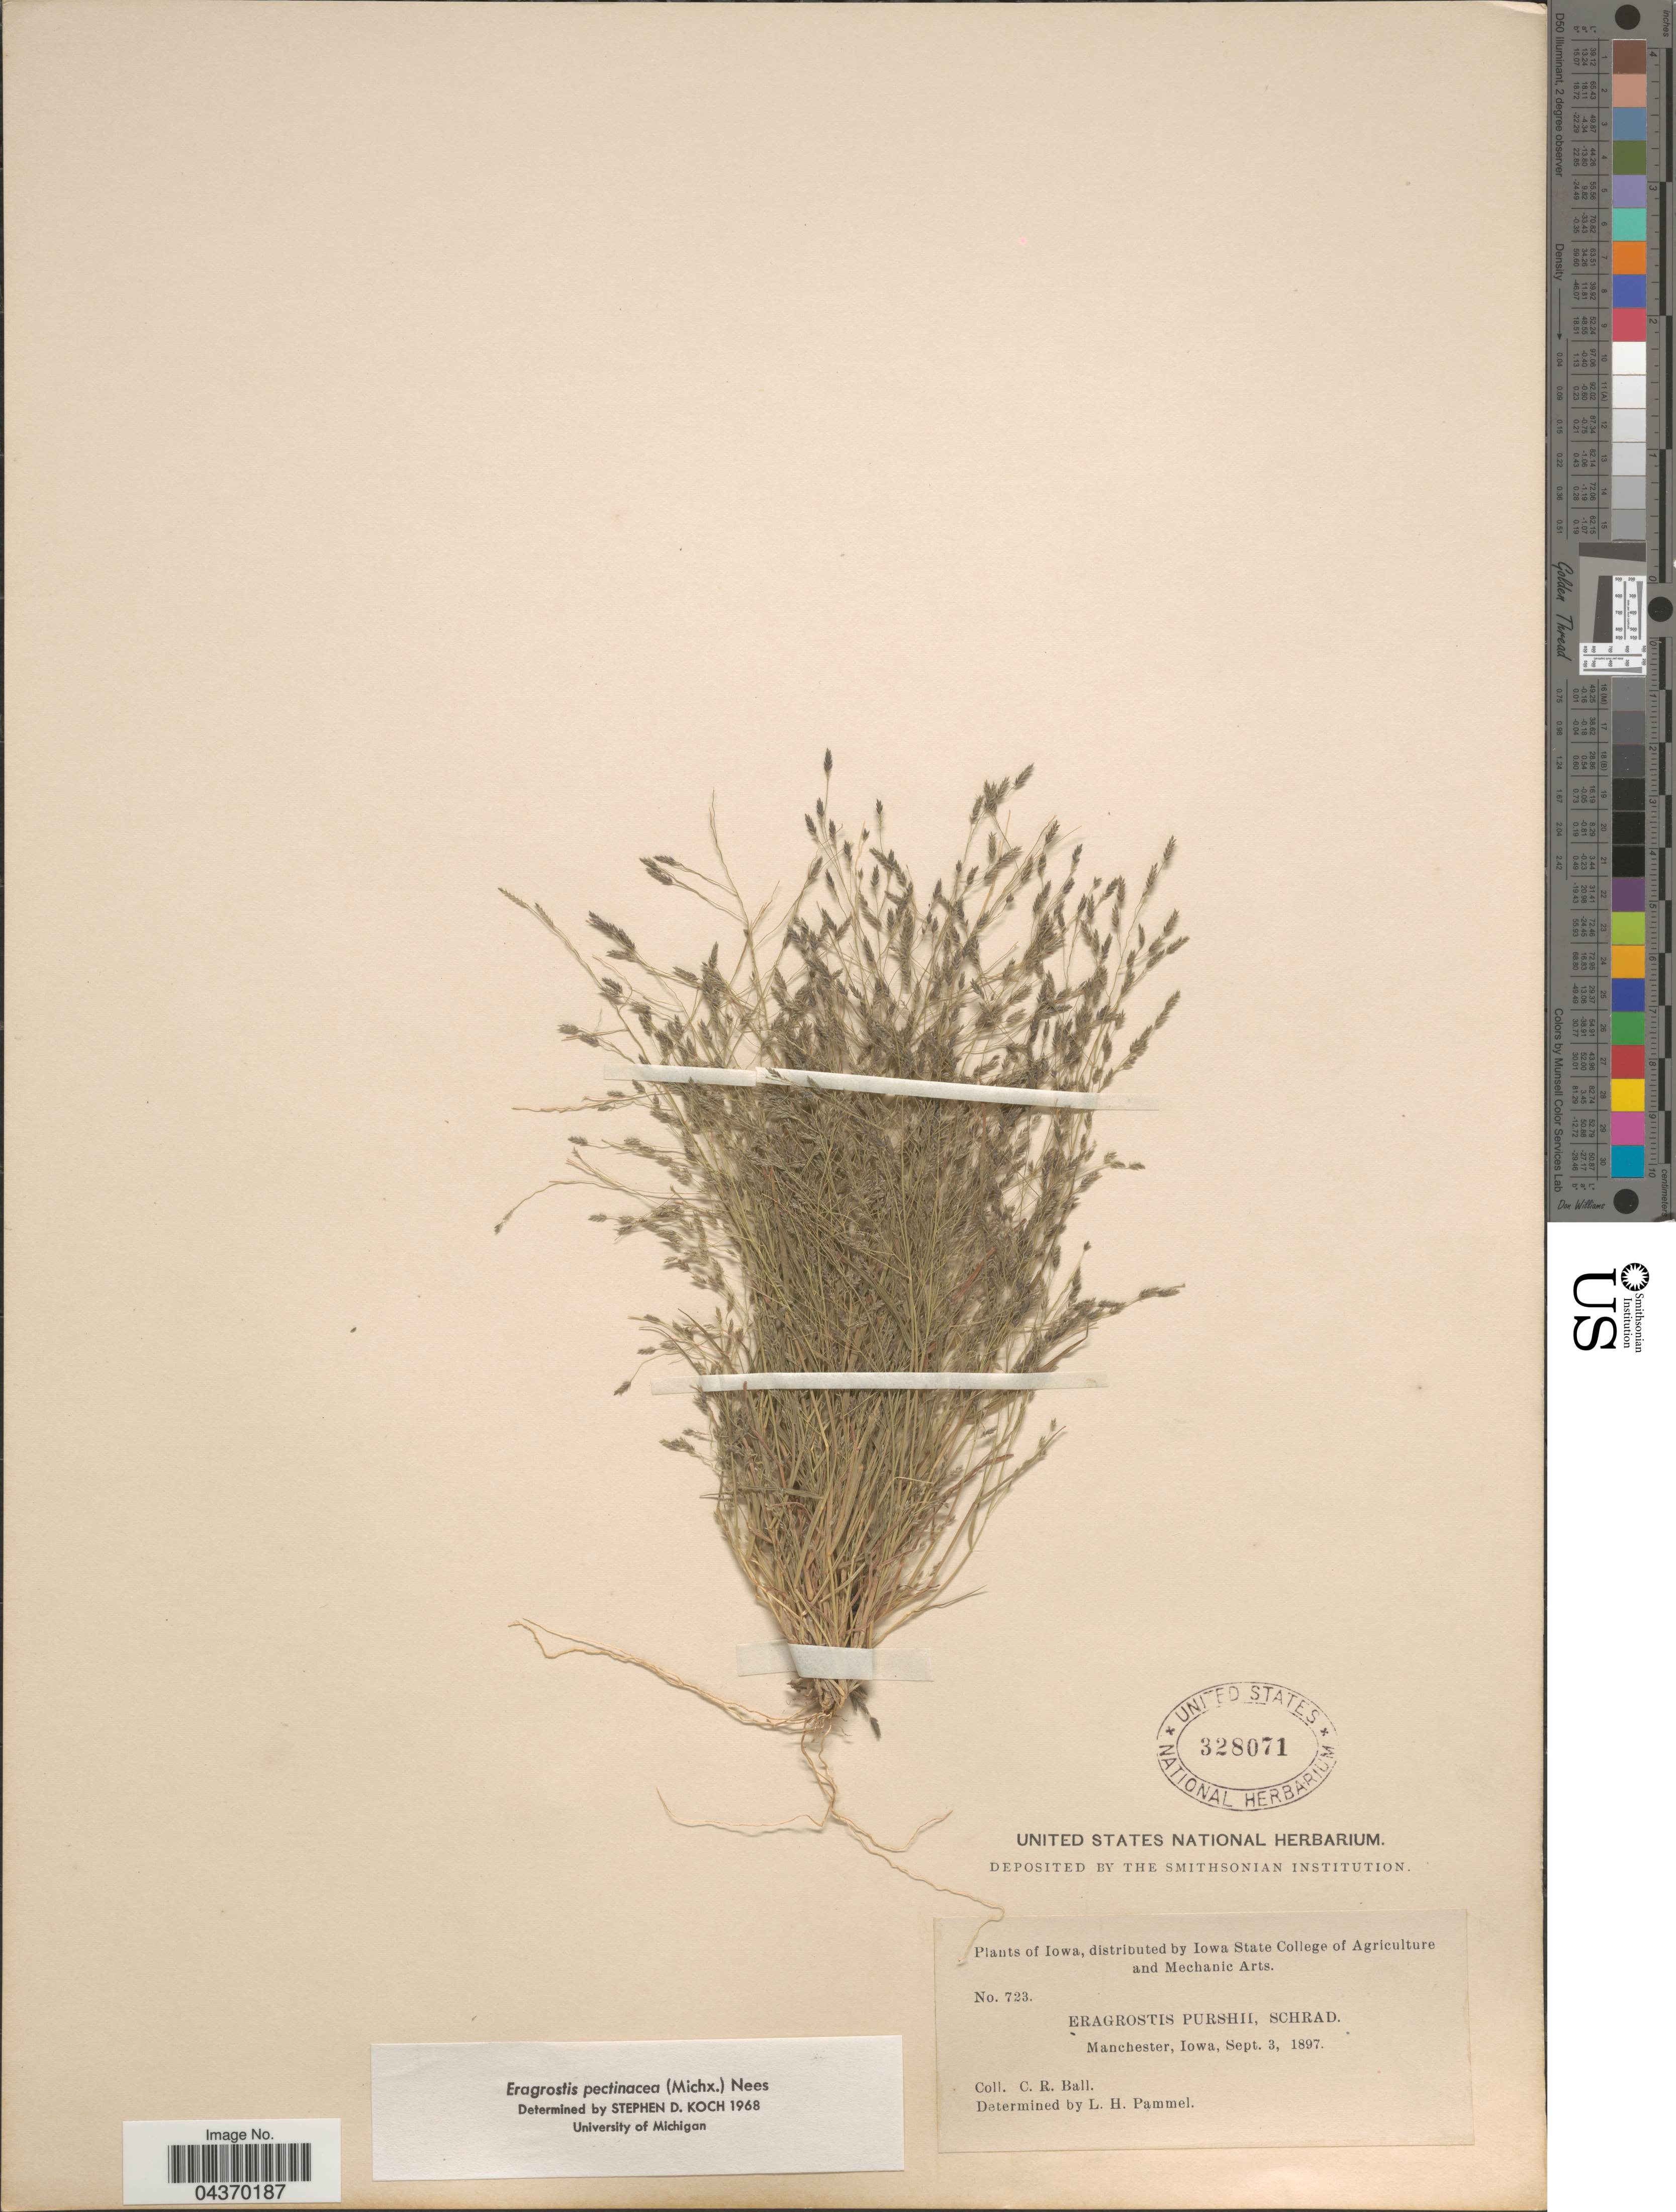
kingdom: Plantae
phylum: Tracheophyta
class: Liliopsida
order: Poales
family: Poaceae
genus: Eragrostis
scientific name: Eragrostis pectinacea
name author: (Michx.) Nees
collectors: C. R. Ball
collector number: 723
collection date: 1897-09-03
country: United States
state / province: Iowa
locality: Manchester.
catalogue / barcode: US 328071